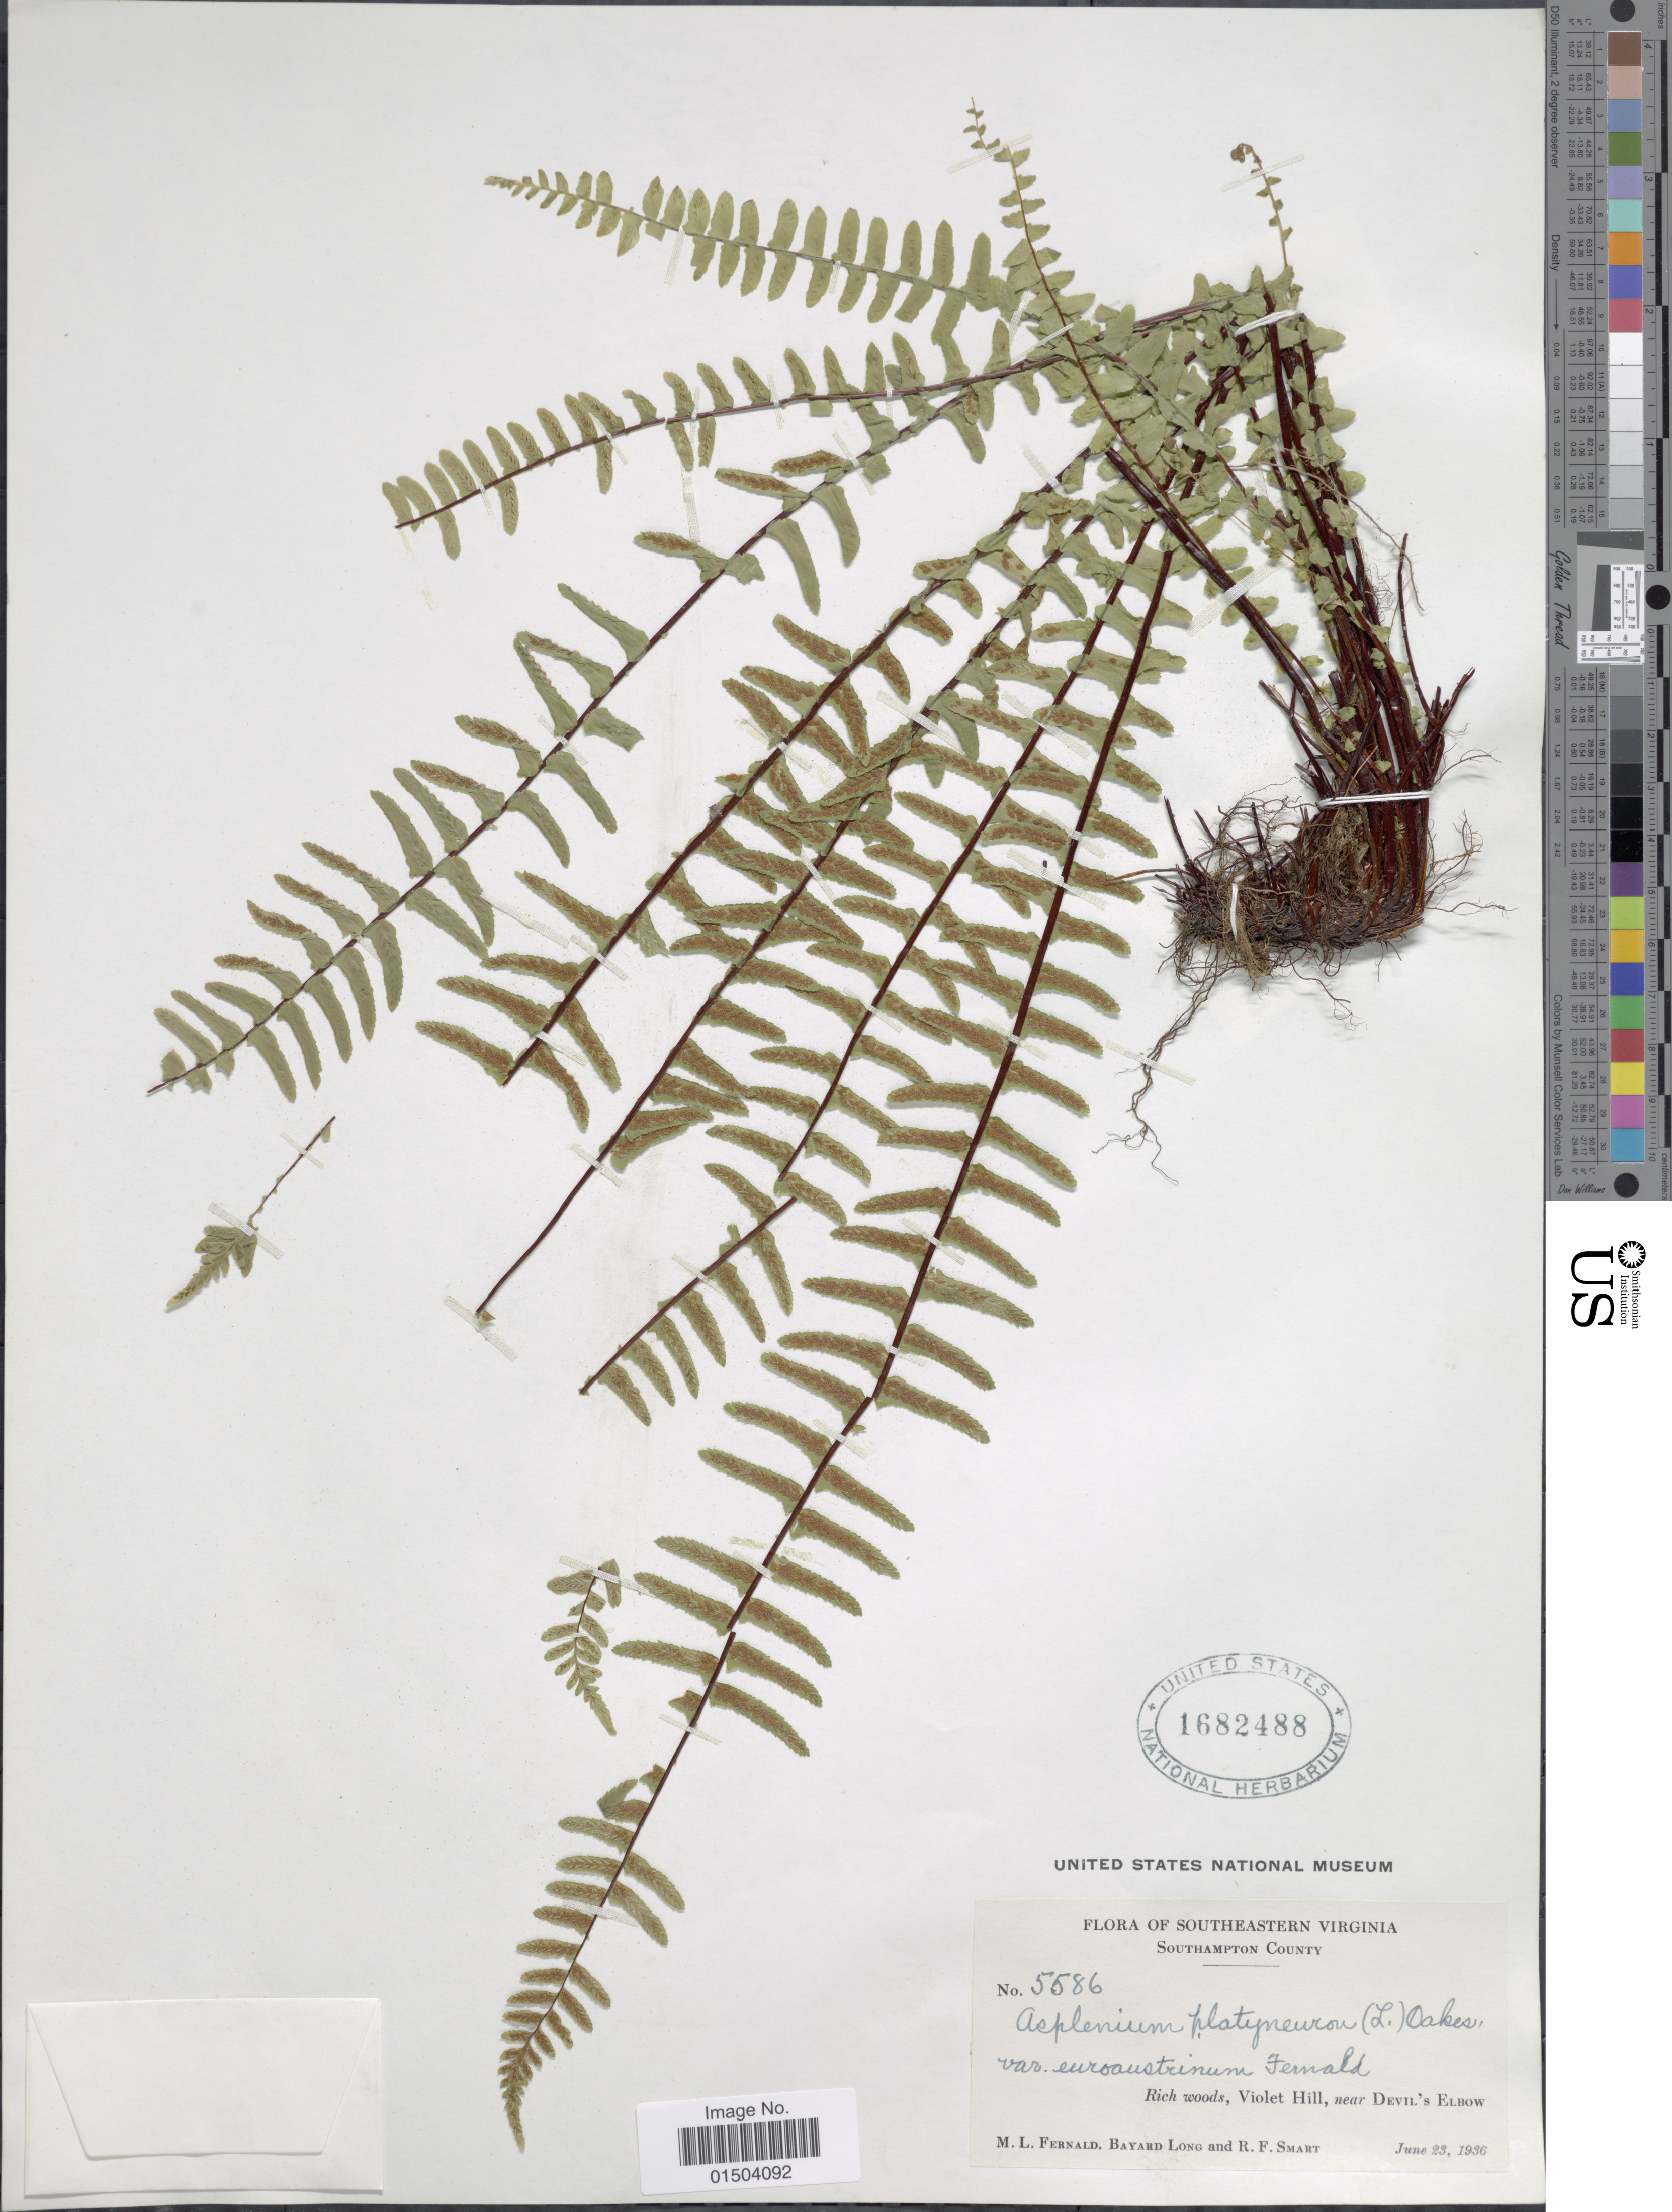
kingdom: Plantae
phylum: Tracheophyta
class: Polypodiopsida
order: Polypodiales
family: Aspleniaceae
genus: Asplenium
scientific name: Asplenium platyneuron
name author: (L.) Britton, Stearns & Poggenb.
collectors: M. L. Fernald, B. Long & R. Smart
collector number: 5586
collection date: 1936-06-23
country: United States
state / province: Virginia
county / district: Southampton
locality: Southeastern Virginia. Southampton County. Rich woods, Violet Hill, near Devil's Elbow.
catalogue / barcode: US 1682488